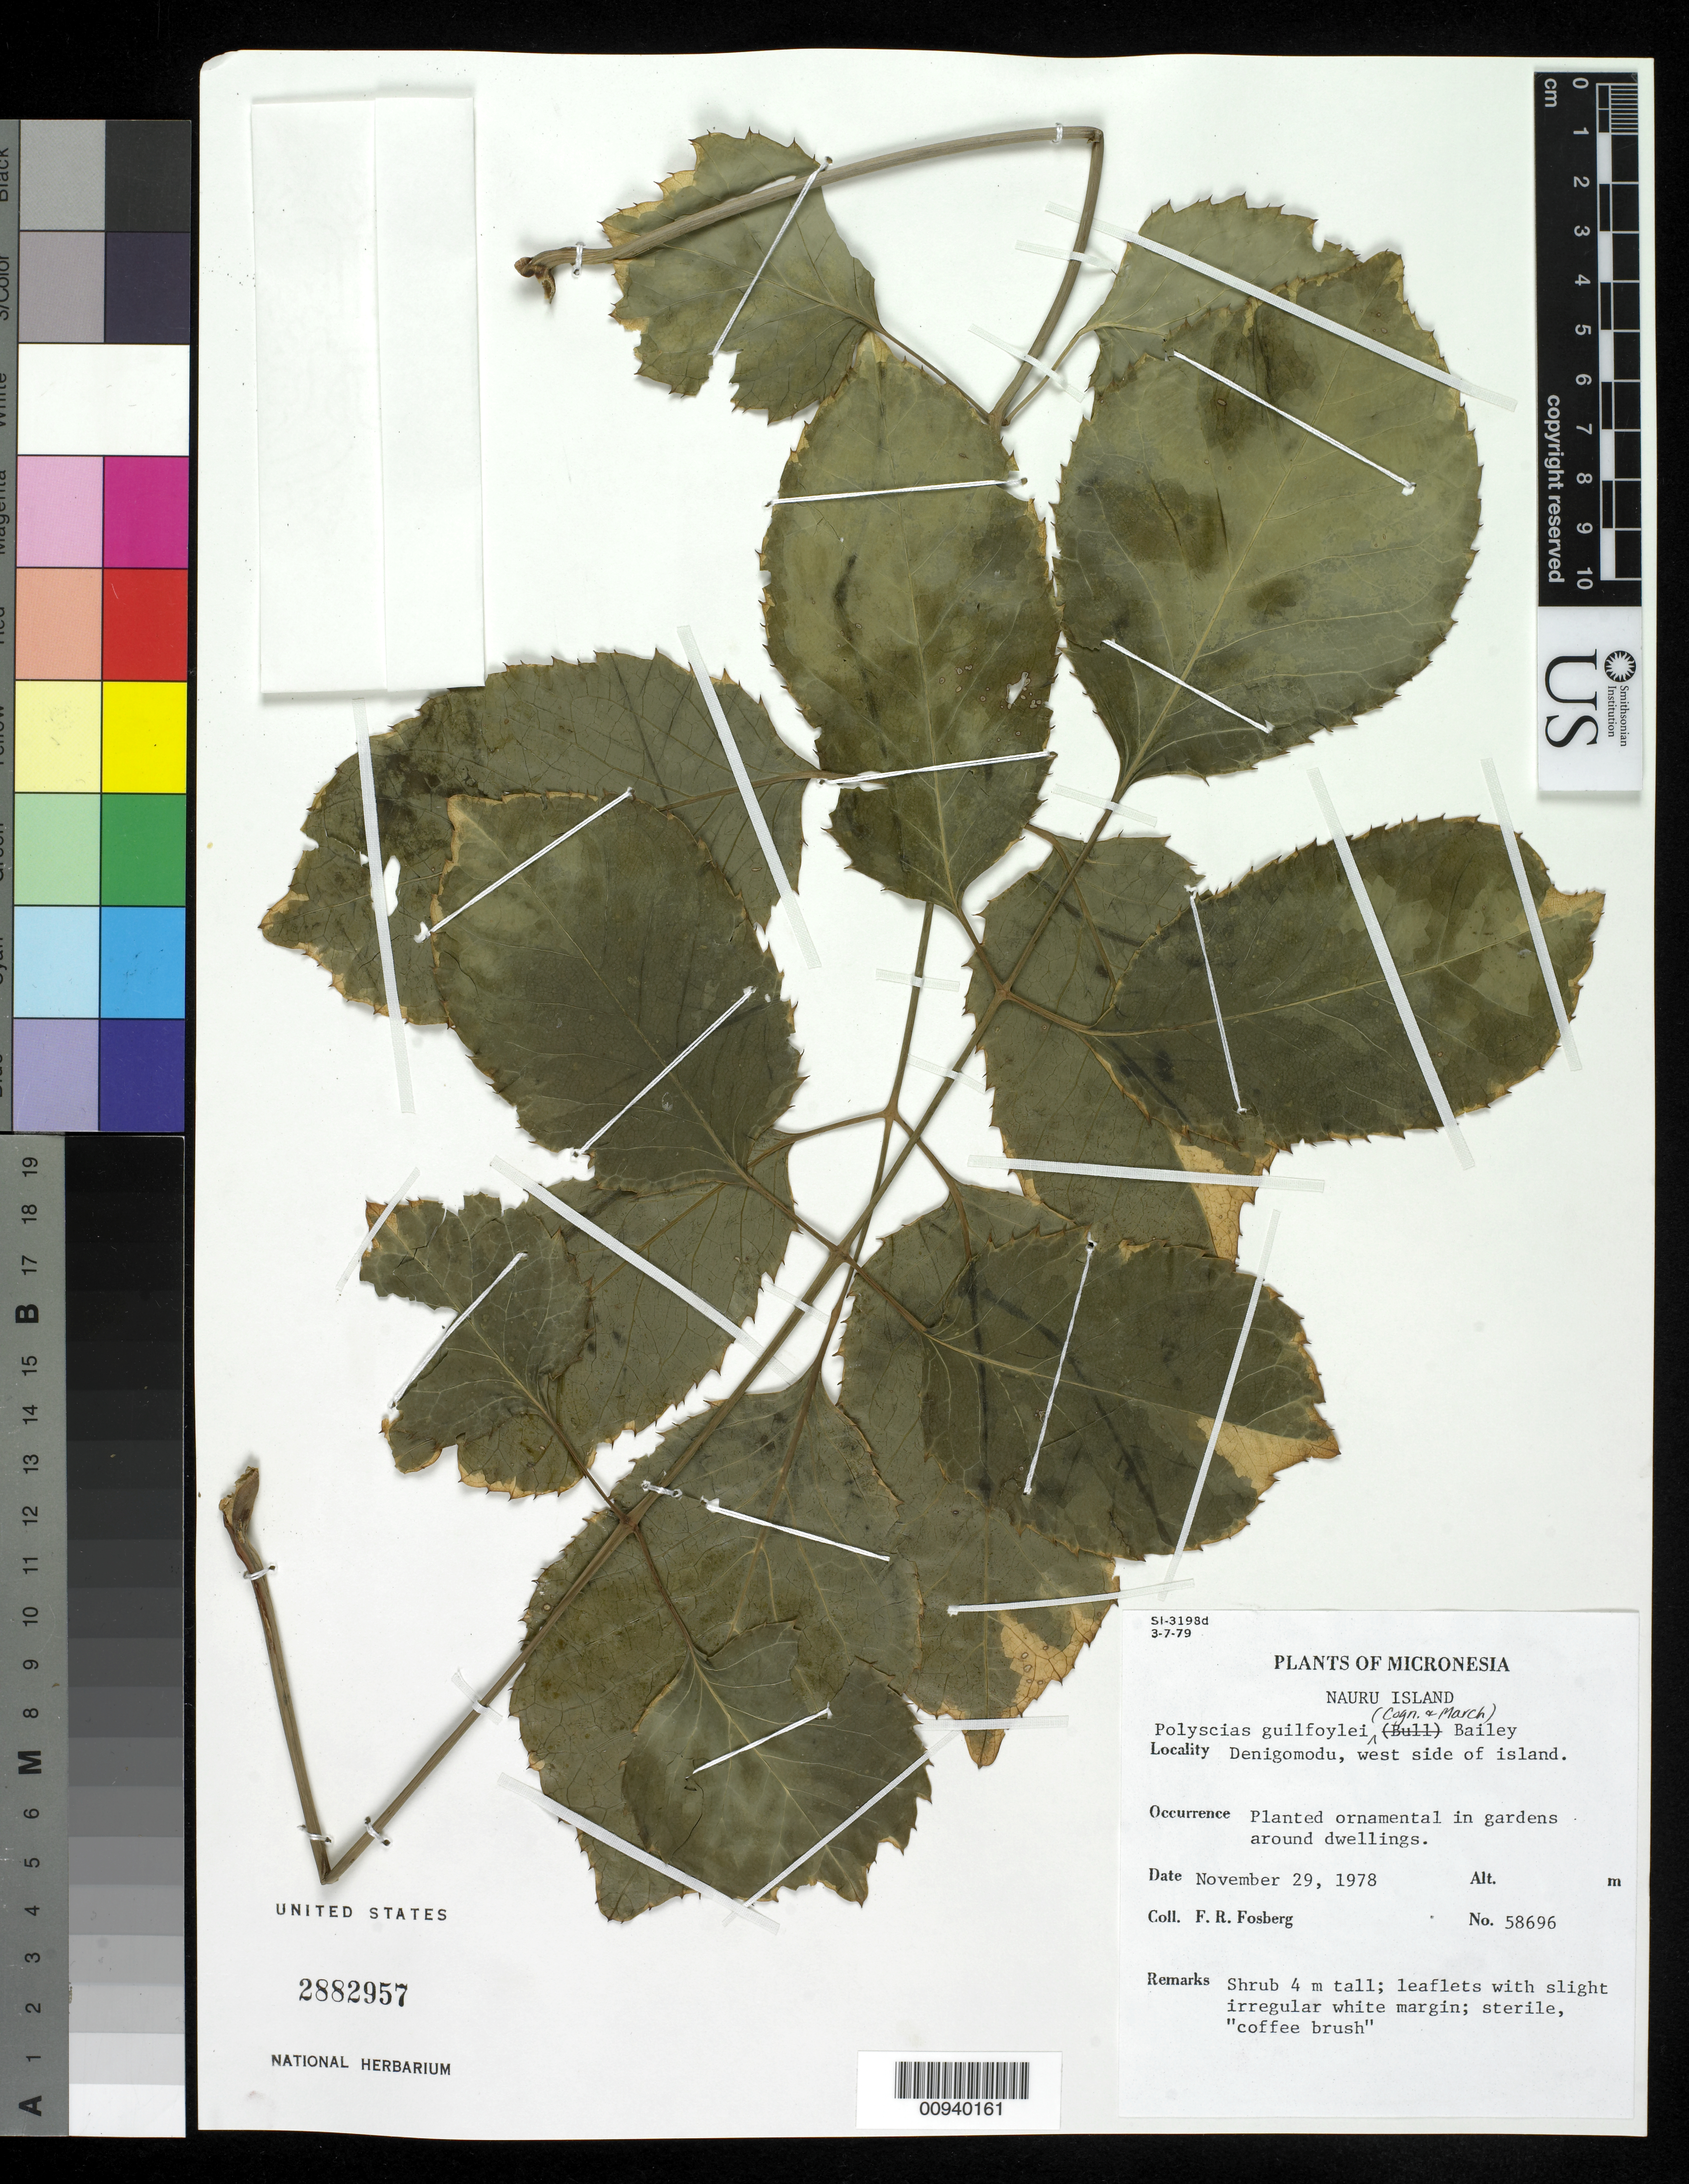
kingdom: Plantae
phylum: Tracheophyta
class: Magnoliopsida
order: Apiales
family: Araliaceae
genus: Polyscias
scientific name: Polyscias guilfoylei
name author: (W. Bull) L.H. Bailey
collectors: F. R. Fosberg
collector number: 58696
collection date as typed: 29 Nov 1978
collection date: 1978-11-29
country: Nauru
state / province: Denigomodu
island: Nauru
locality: Denigomodu, west side of island.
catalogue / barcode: US 2882907